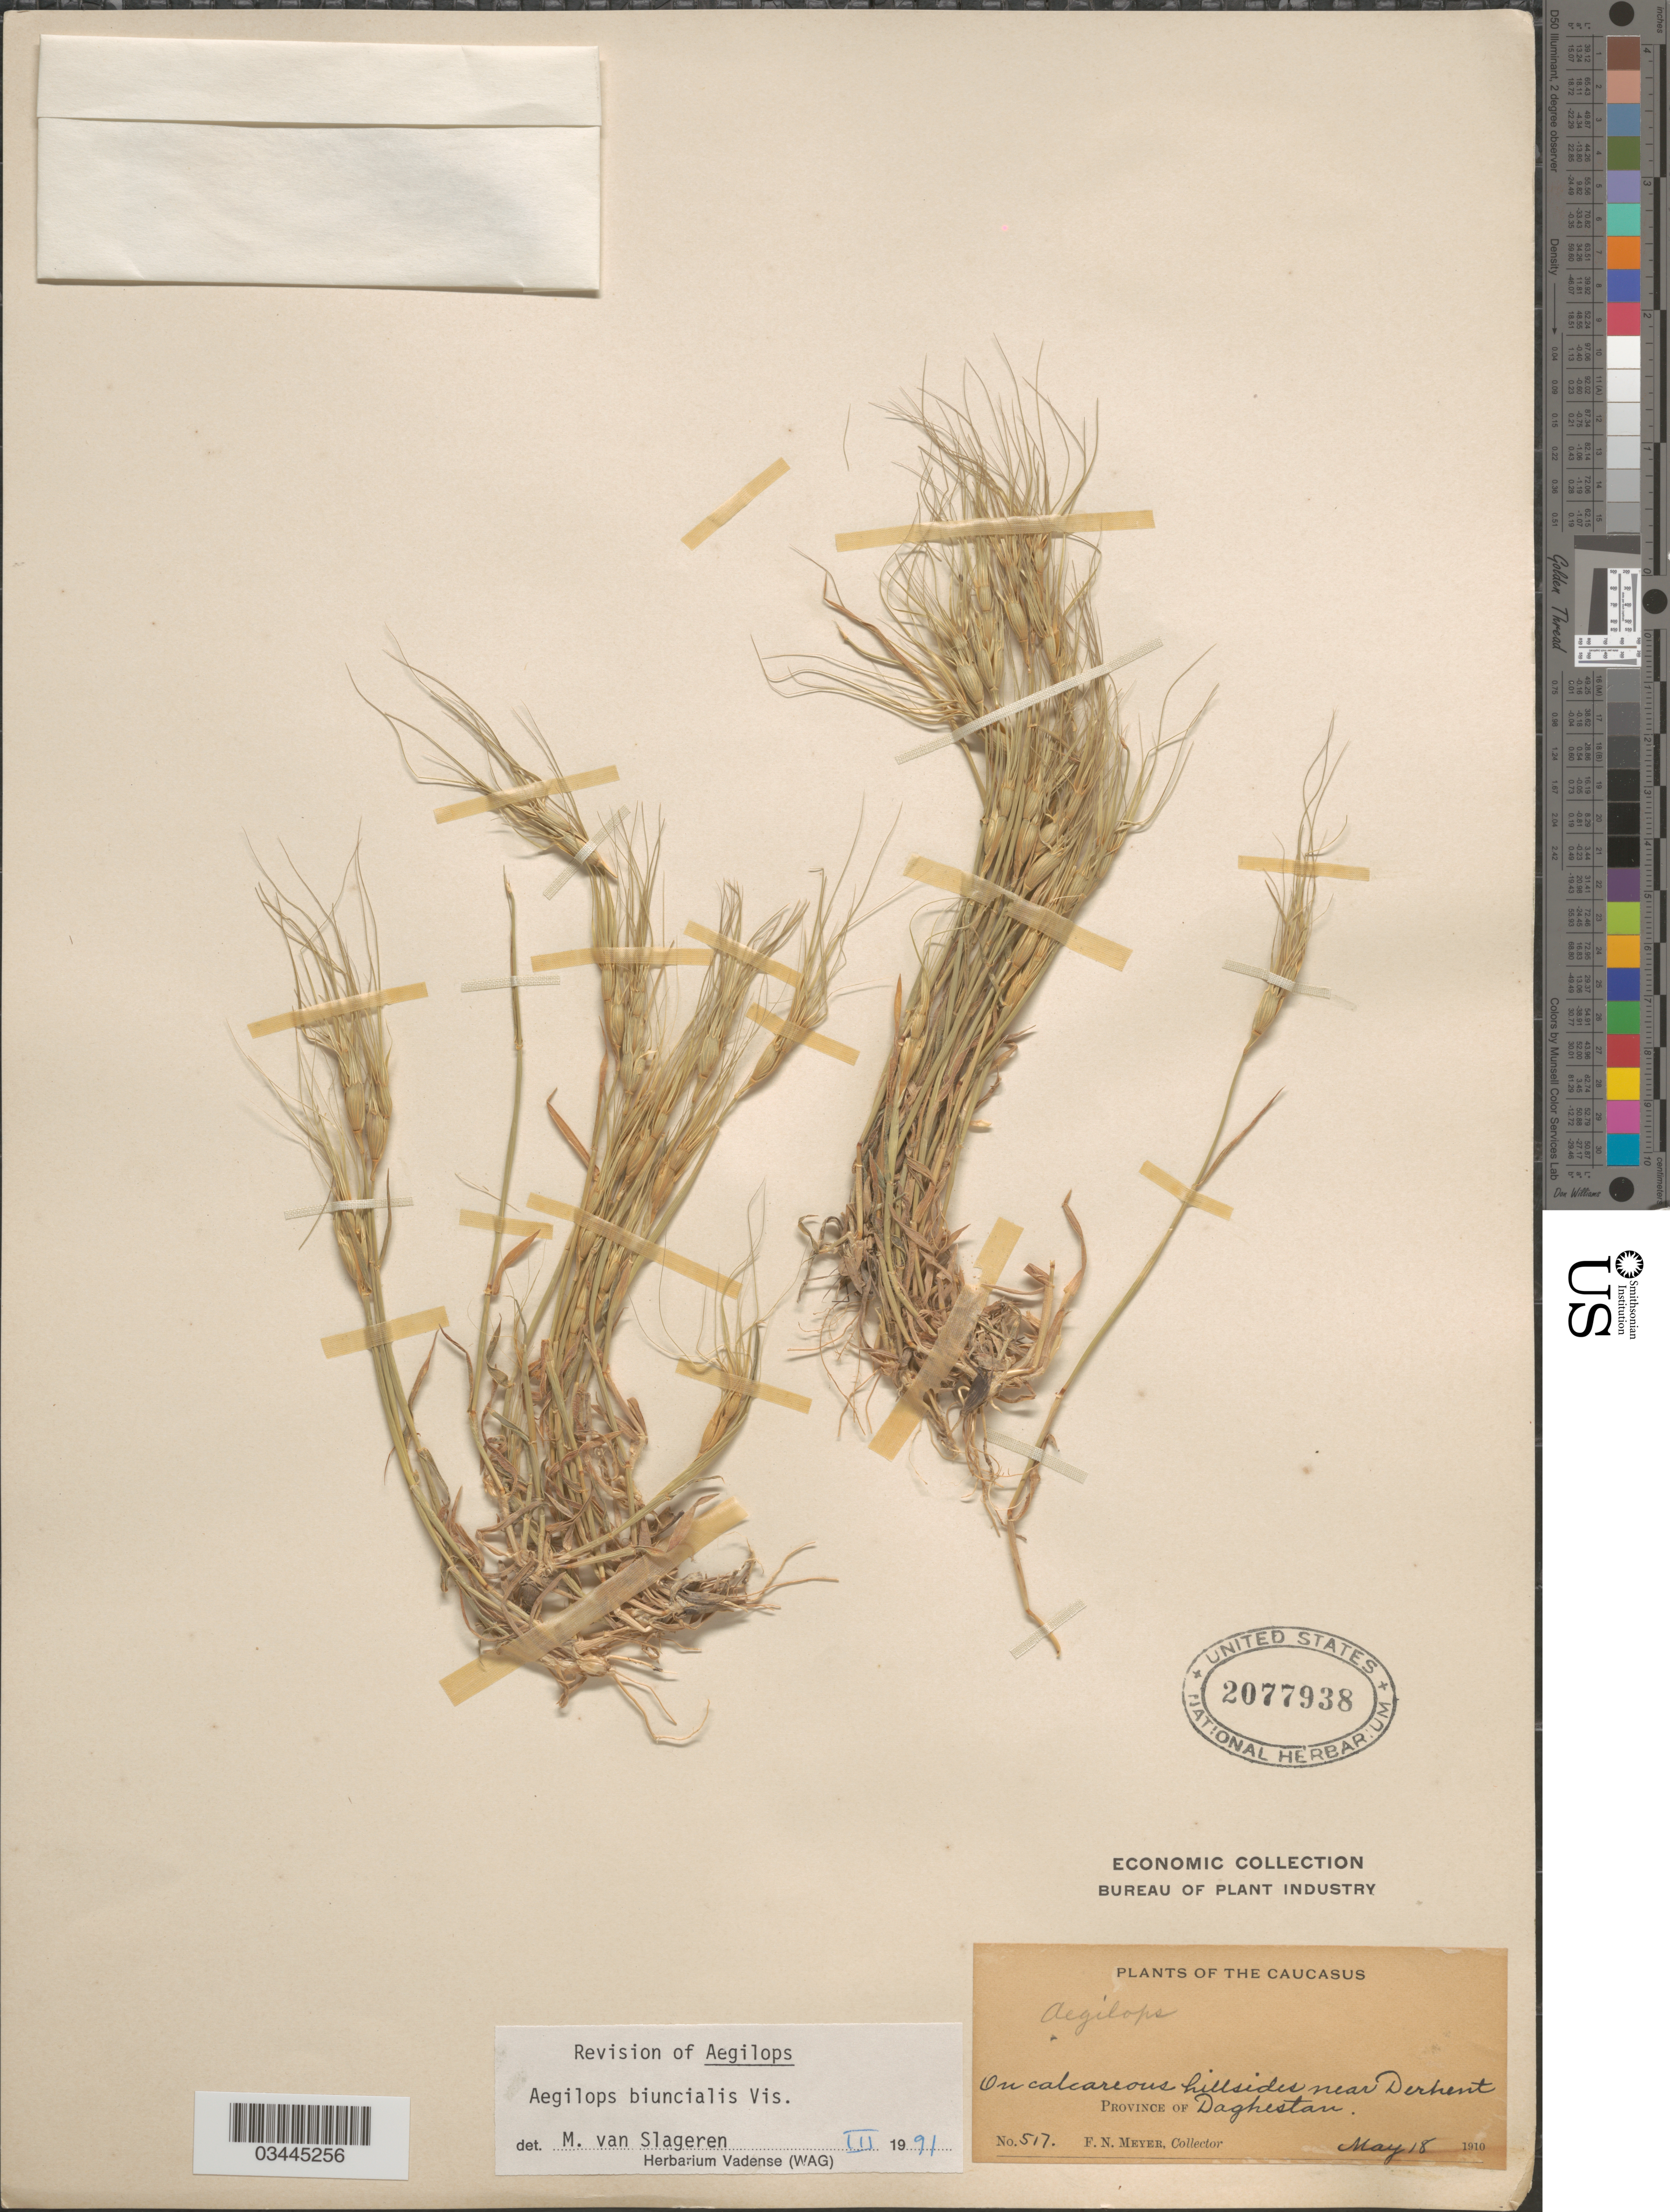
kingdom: Plantae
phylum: Tracheophyta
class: Liliopsida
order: Poales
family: Poaceae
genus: Aegilops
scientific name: Aegilops biuncialis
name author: Vis.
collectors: F. N. Meyer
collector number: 517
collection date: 1910-05-18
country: Russian Federation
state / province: Dagestan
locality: The Caucasus. On calcareous hillsides near Derhent. Province of Daghestan.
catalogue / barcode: US 2077938